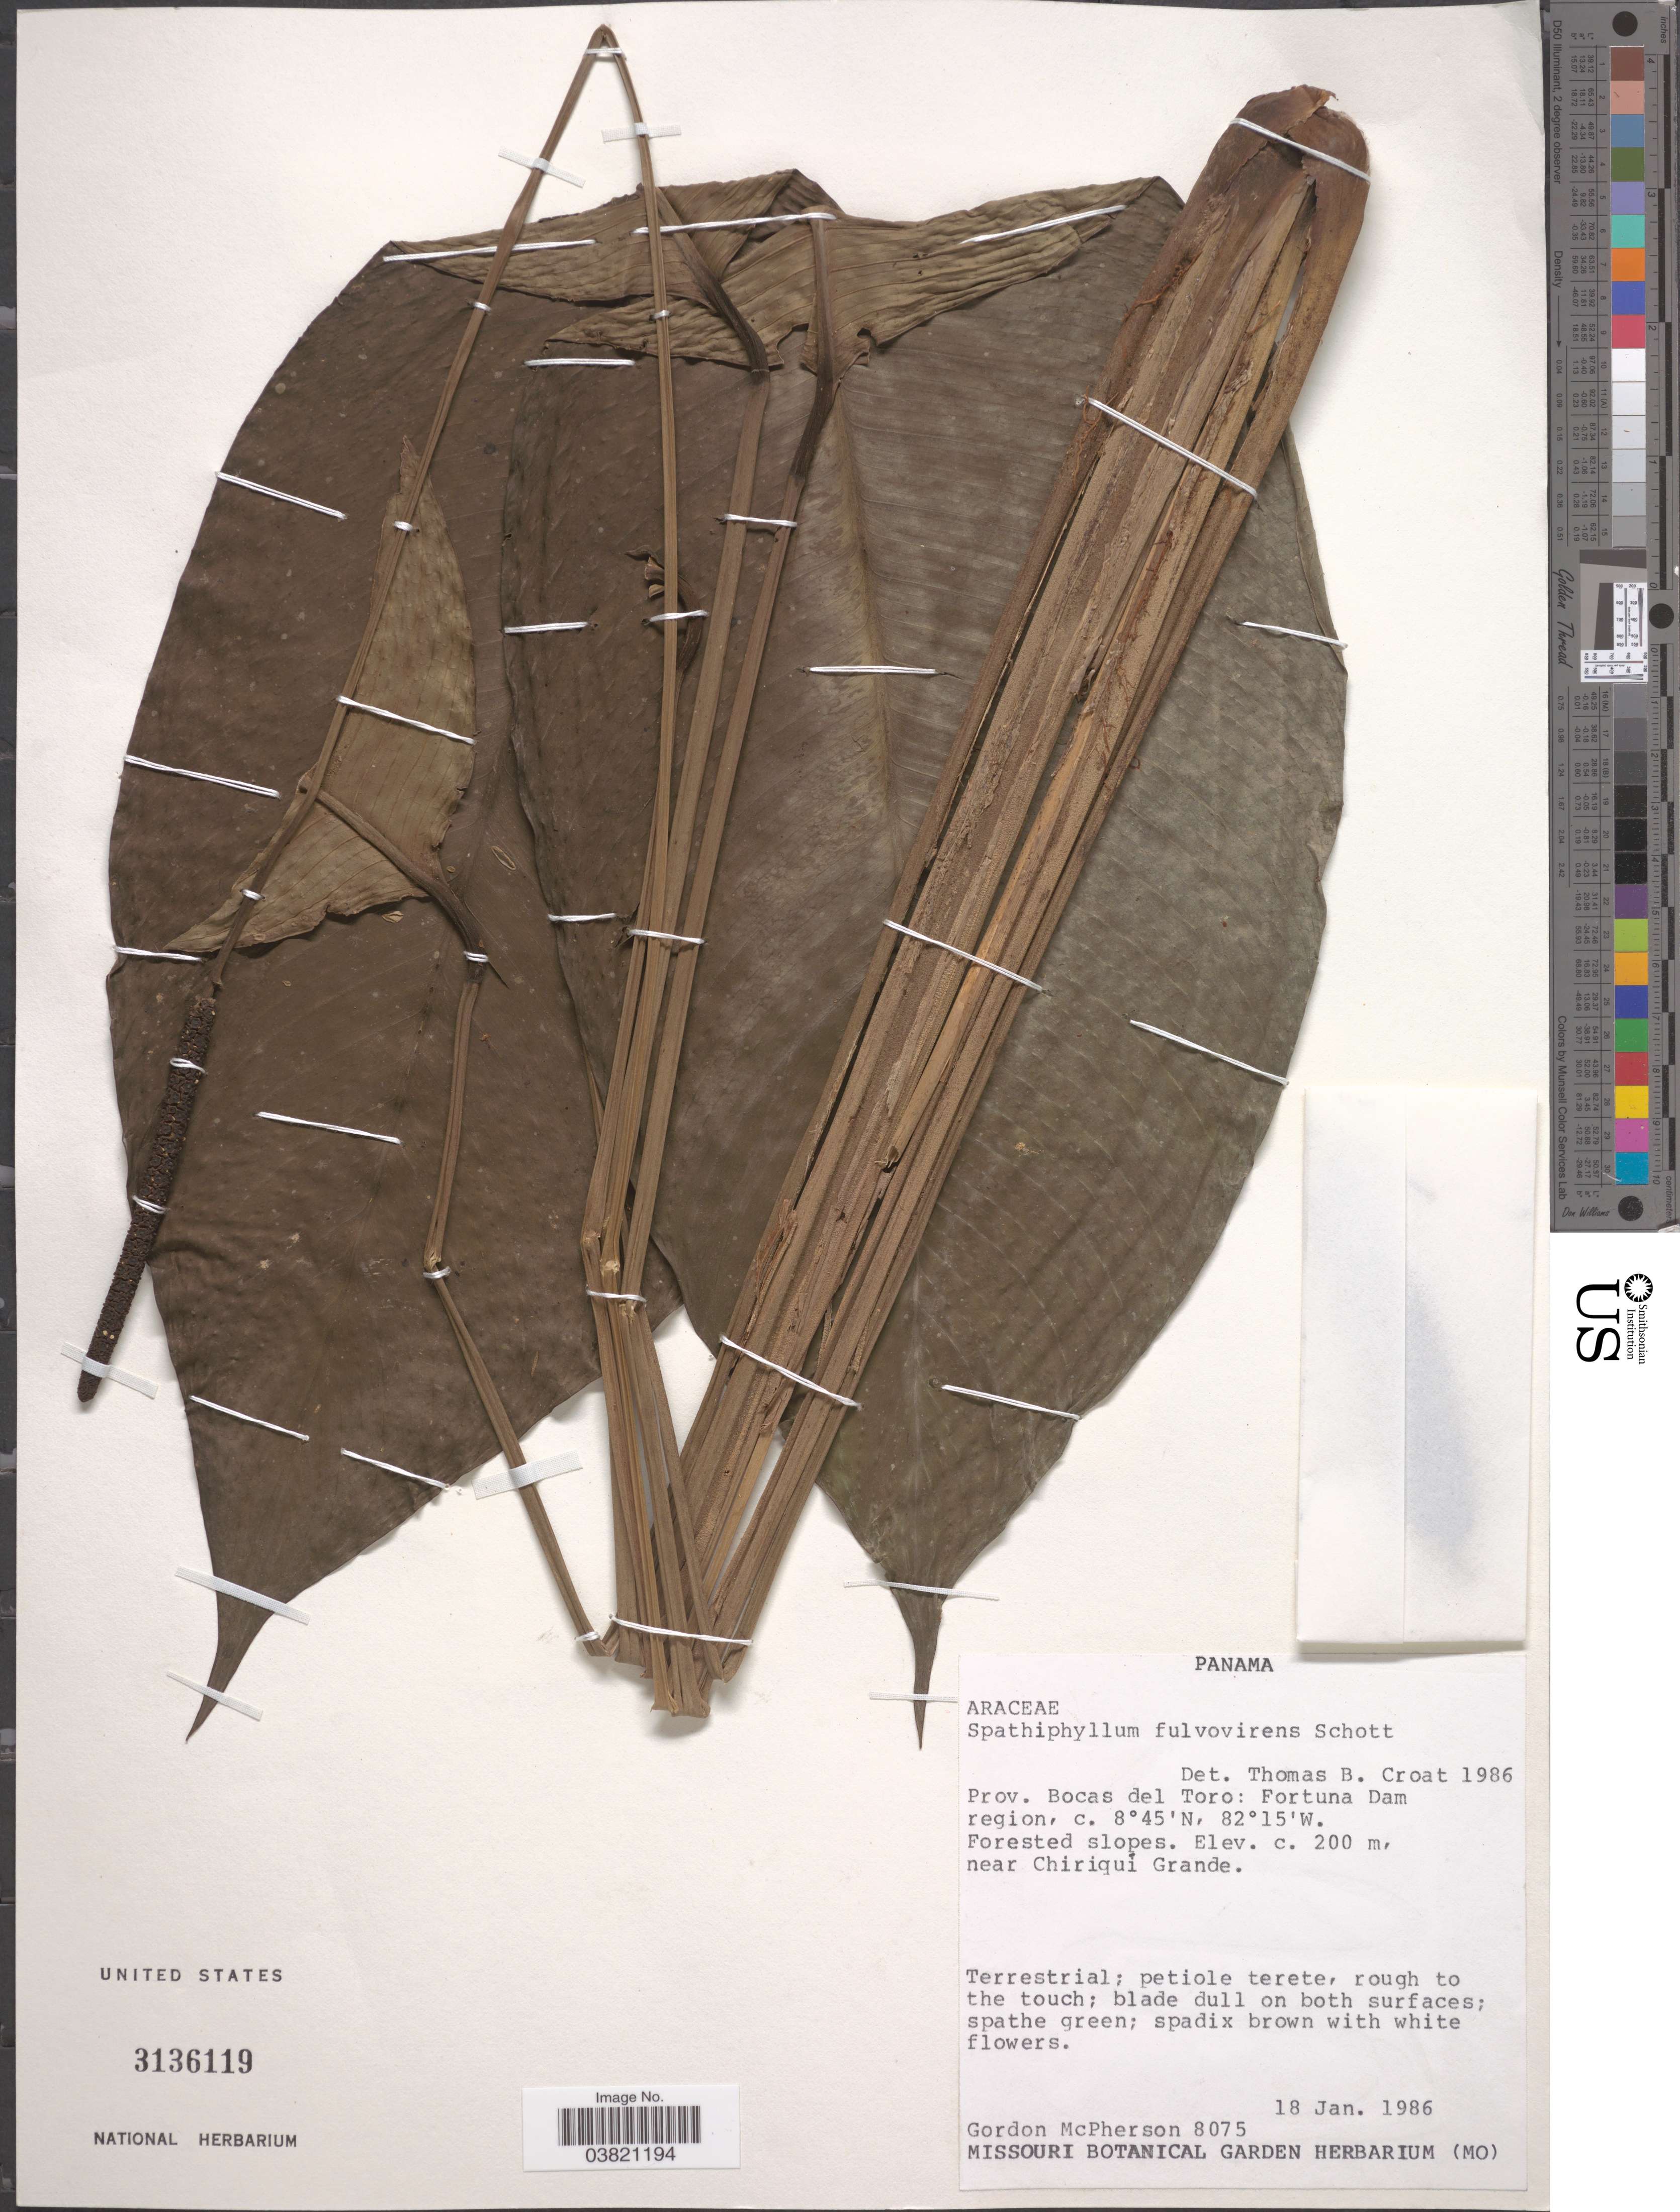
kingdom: Plantae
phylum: Tracheophyta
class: Liliopsida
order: Alismatales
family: Araceae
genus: Spathiphyllum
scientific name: Spathiphyllum fulvovirens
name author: Schott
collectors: G. McPherson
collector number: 8075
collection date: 1986-01-18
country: Panama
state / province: Bocas del Toro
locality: Fortuna Dam region. Forested slopes. Near Chiriquí Grande.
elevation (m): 200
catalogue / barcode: US 3136119